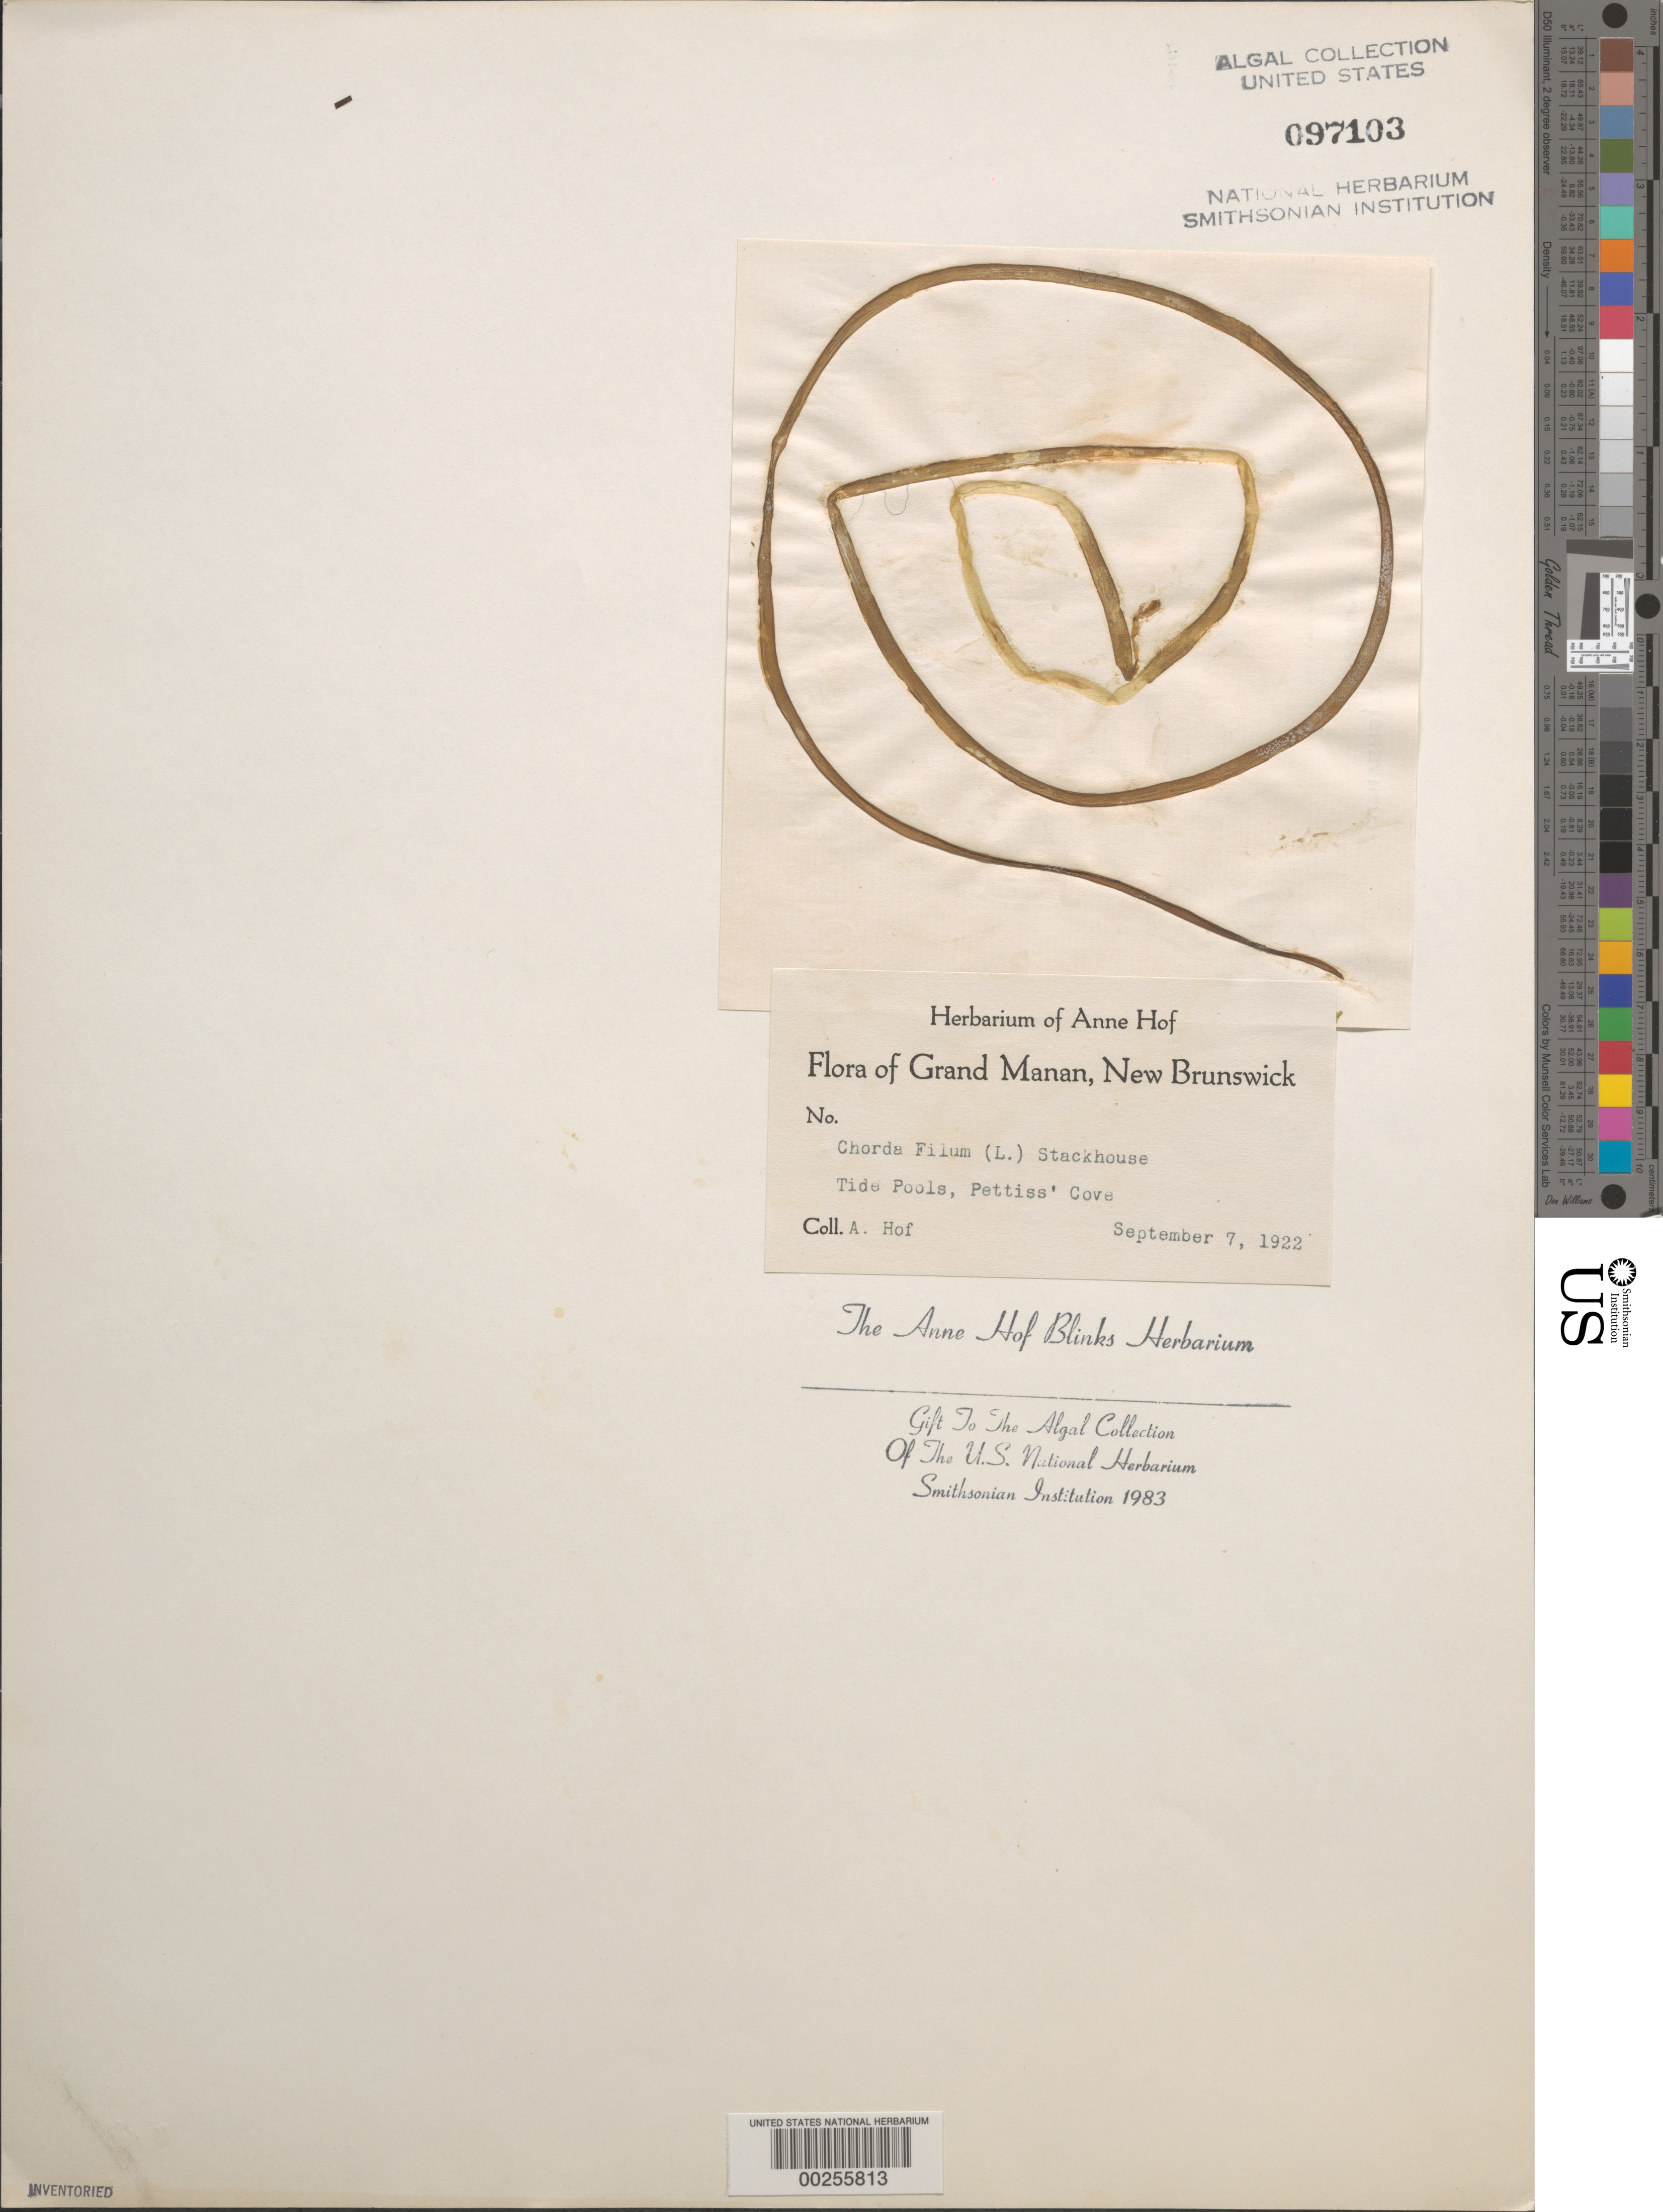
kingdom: Chromista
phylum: Ochrophyta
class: Phaeophyceae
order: Laminariales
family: Chordaceae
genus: Chorda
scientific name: Chorda filum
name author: (L.) Stackh.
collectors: A. Blinks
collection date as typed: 07 Sep 1922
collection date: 1922-09-07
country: Canada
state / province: New Brunswick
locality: Grand manan, pettiss' cove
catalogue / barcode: US 97103